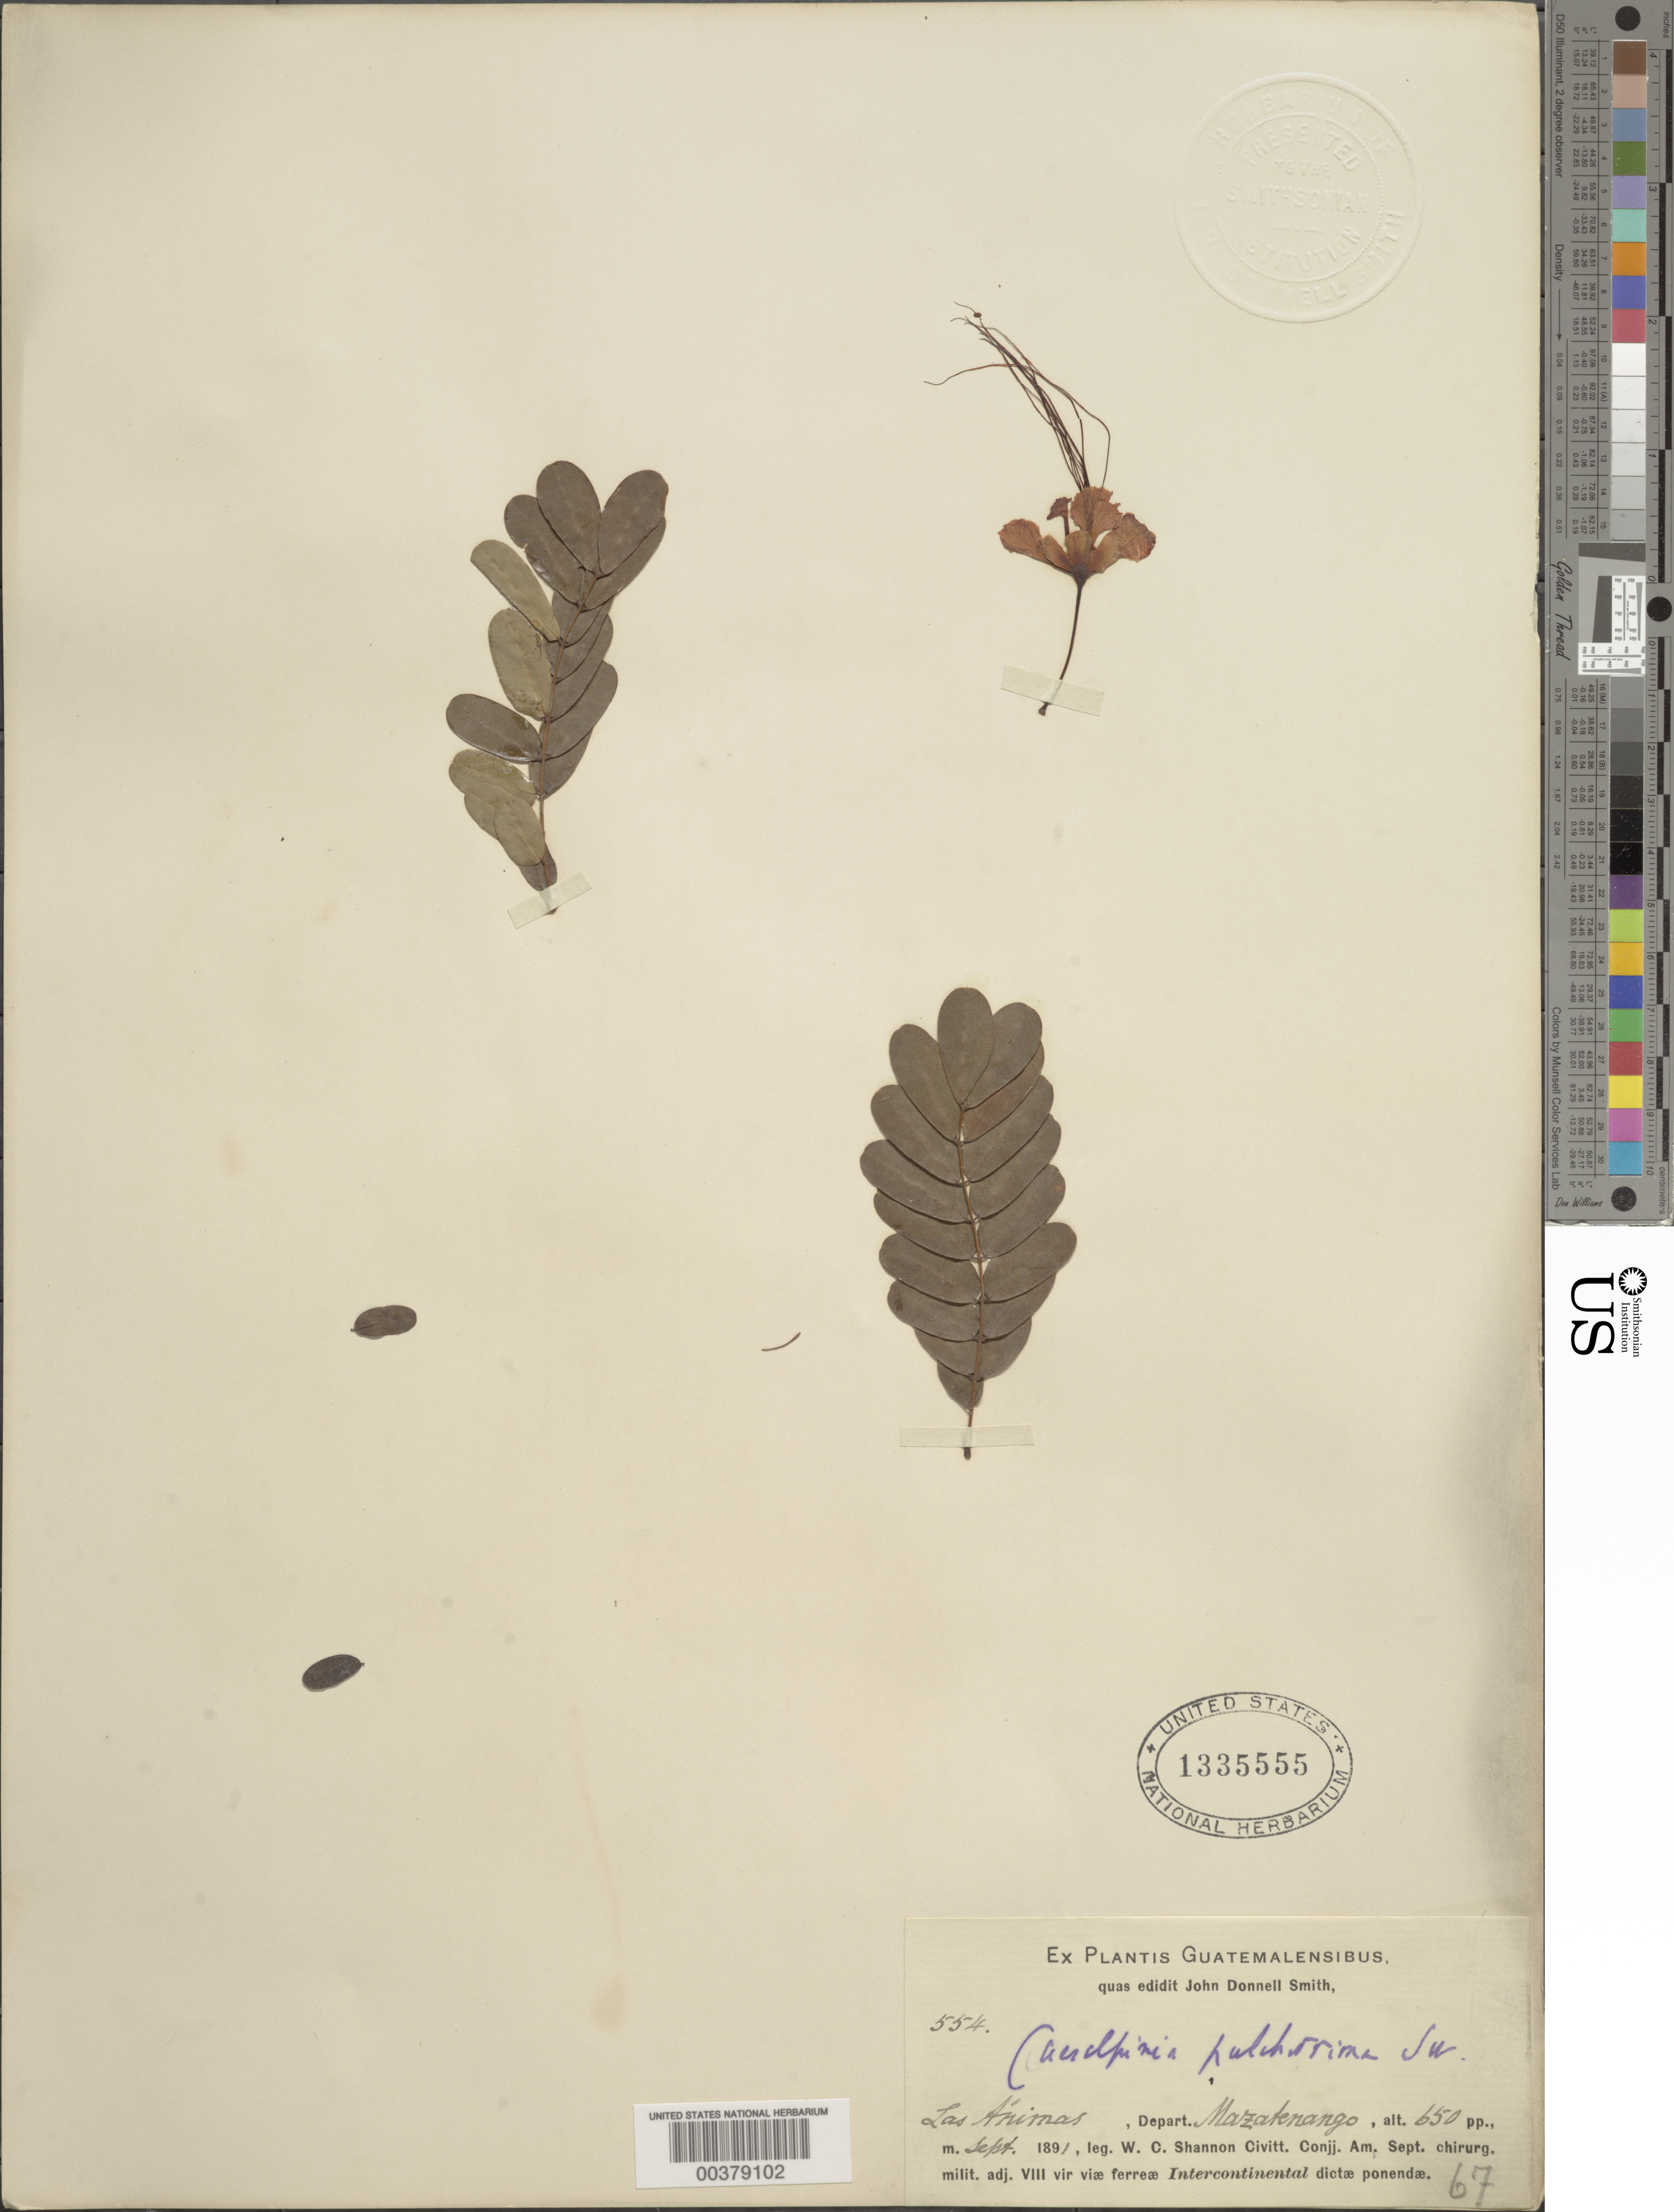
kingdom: Plantae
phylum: Tracheophyta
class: Magnoliopsida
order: Fabales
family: Fabaceae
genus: Caesalpinia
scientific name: Caesalpinia pulcherrima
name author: (L.) Sw.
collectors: W. C. Shannon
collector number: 554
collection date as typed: Sep 1891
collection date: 1891-09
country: Guatemala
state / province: Suchitepéquez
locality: Las Animas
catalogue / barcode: US 1335555